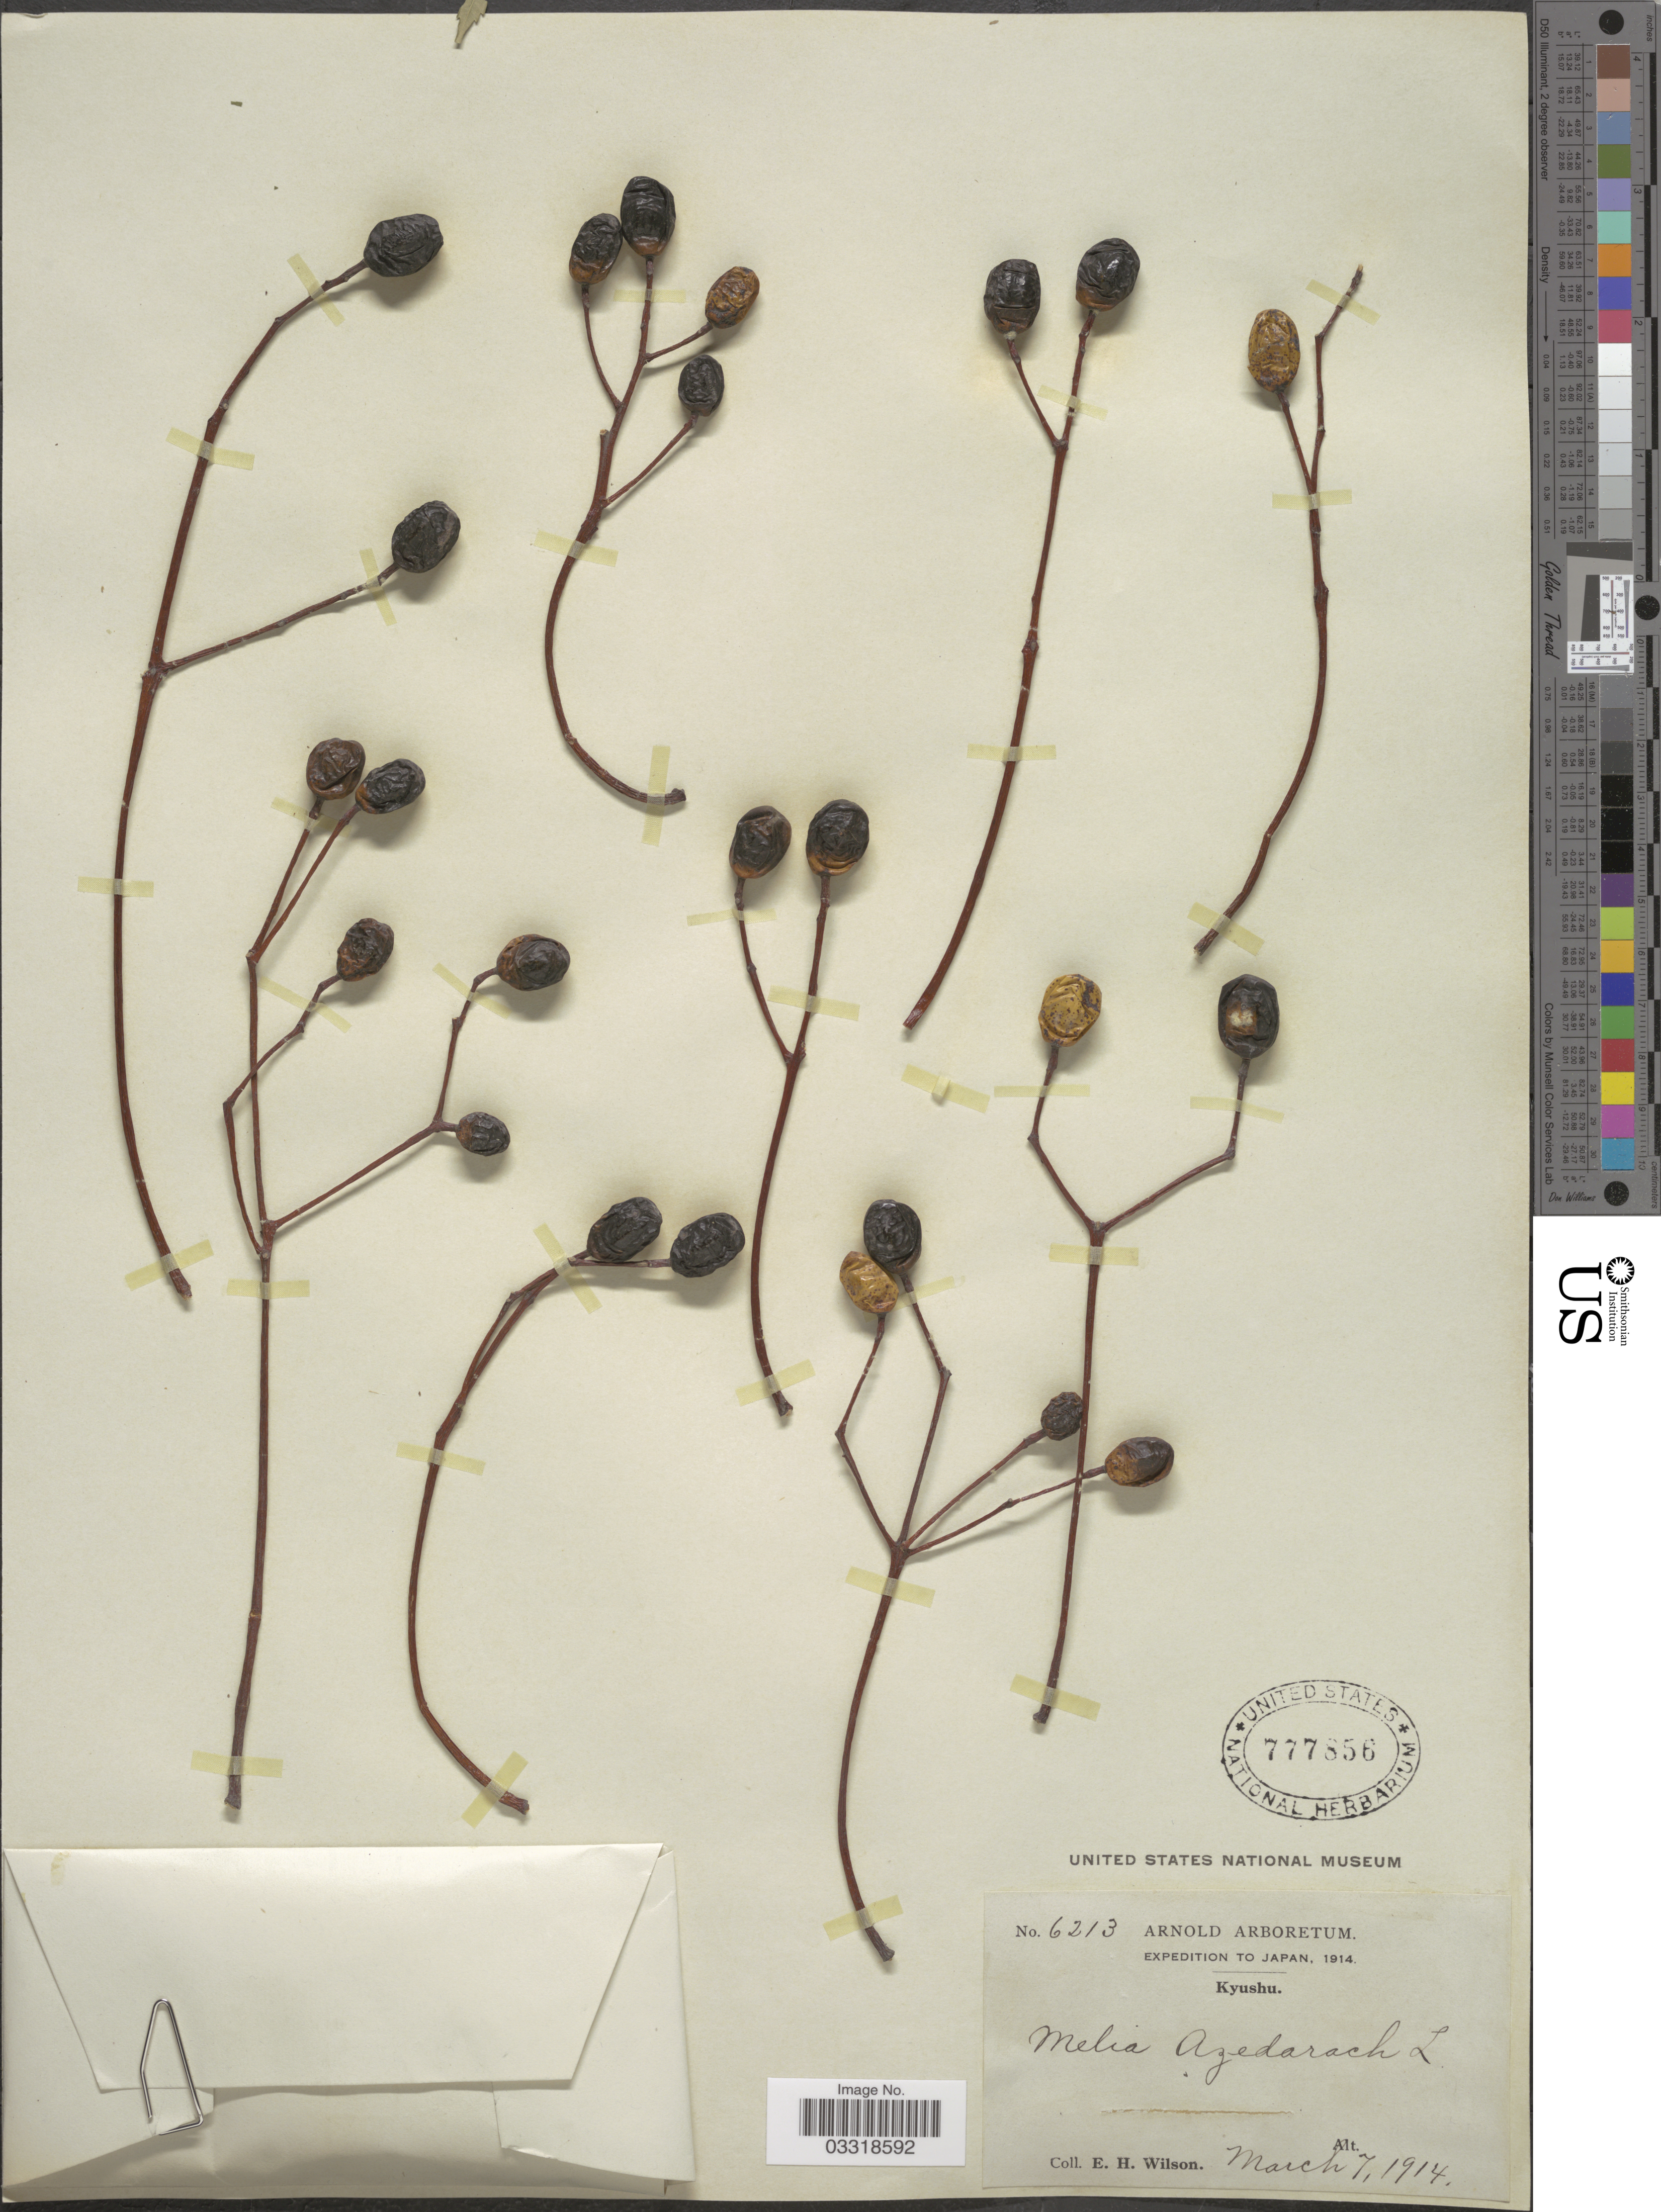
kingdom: Plantae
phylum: Tracheophyta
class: Magnoliopsida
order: Sapindales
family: Meliaceae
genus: Melia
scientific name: Melia azedarach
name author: L.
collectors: E. Wilson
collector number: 6213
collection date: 1914-03-07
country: Japan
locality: Kyushu.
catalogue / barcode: US 777856